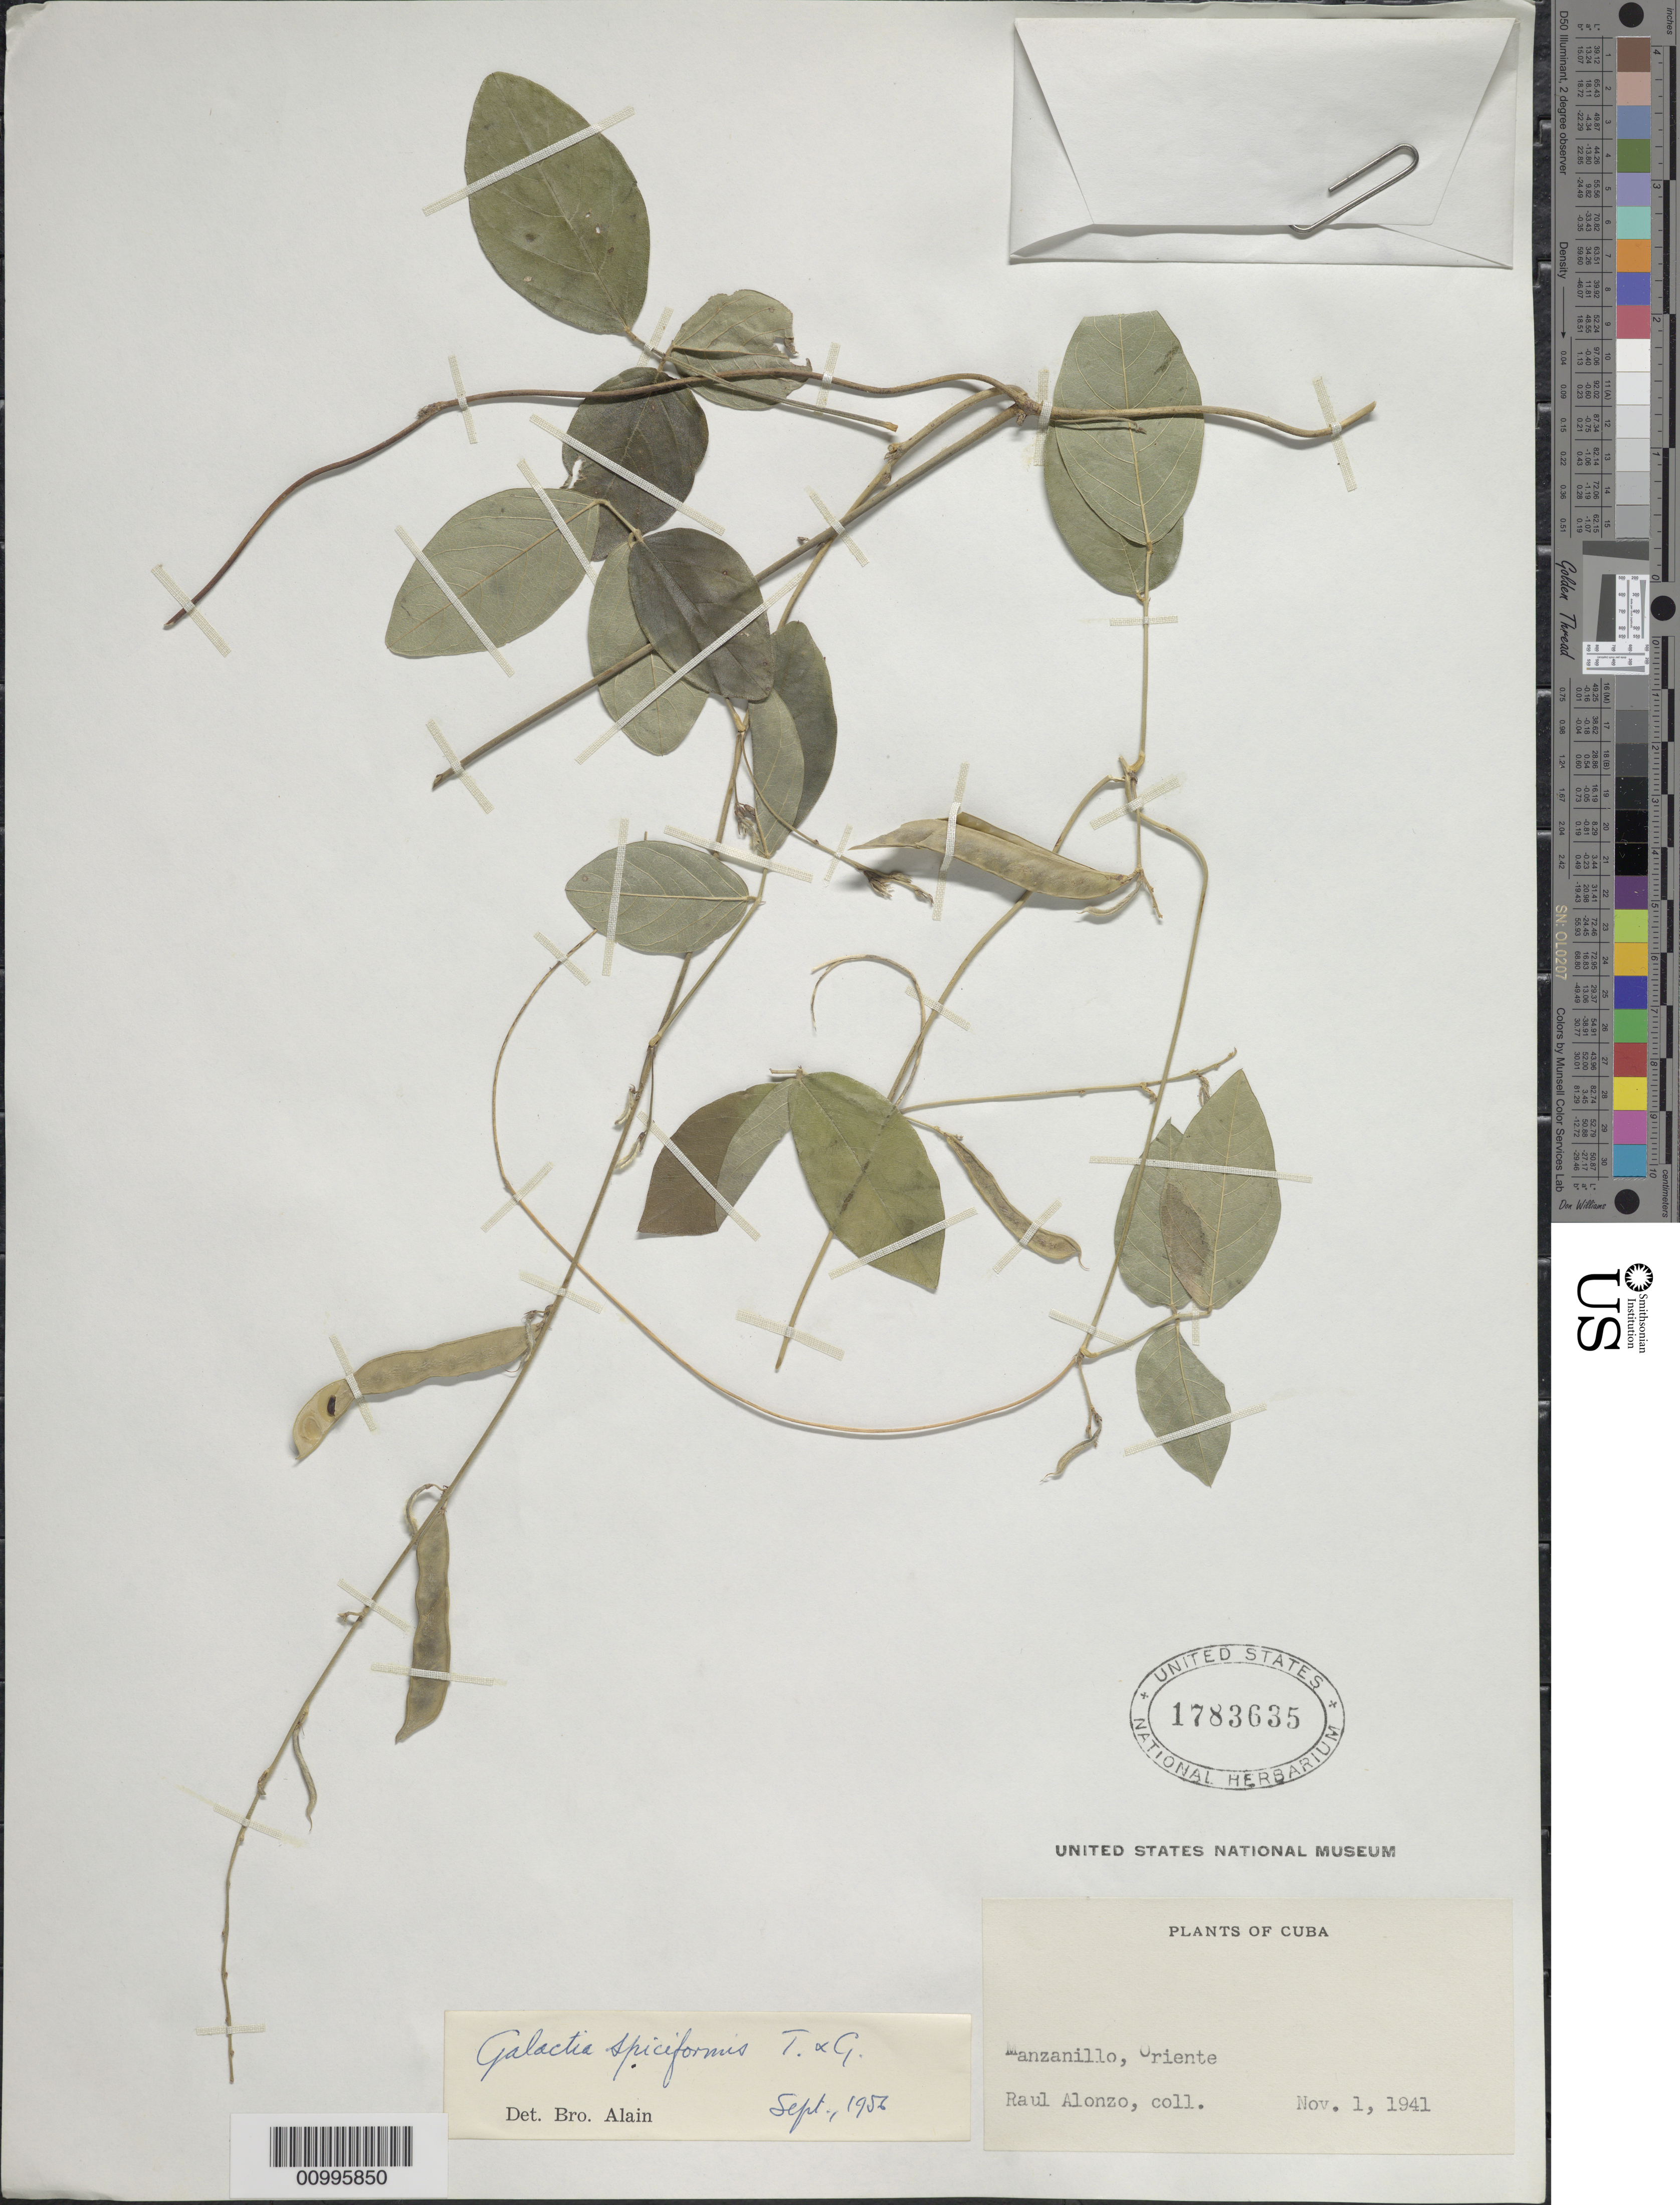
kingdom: Plantae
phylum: Tracheophyta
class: Magnoliopsida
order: Fabales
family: Fabaceae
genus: Galactia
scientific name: Galactia spiciformis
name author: Torr. & A. Gray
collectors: R. Alonzo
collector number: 8445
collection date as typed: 11 Nov 1941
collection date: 1941-11-11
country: Cuba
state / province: Oriente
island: Cuba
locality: Manzanillo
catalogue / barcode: US 1783635